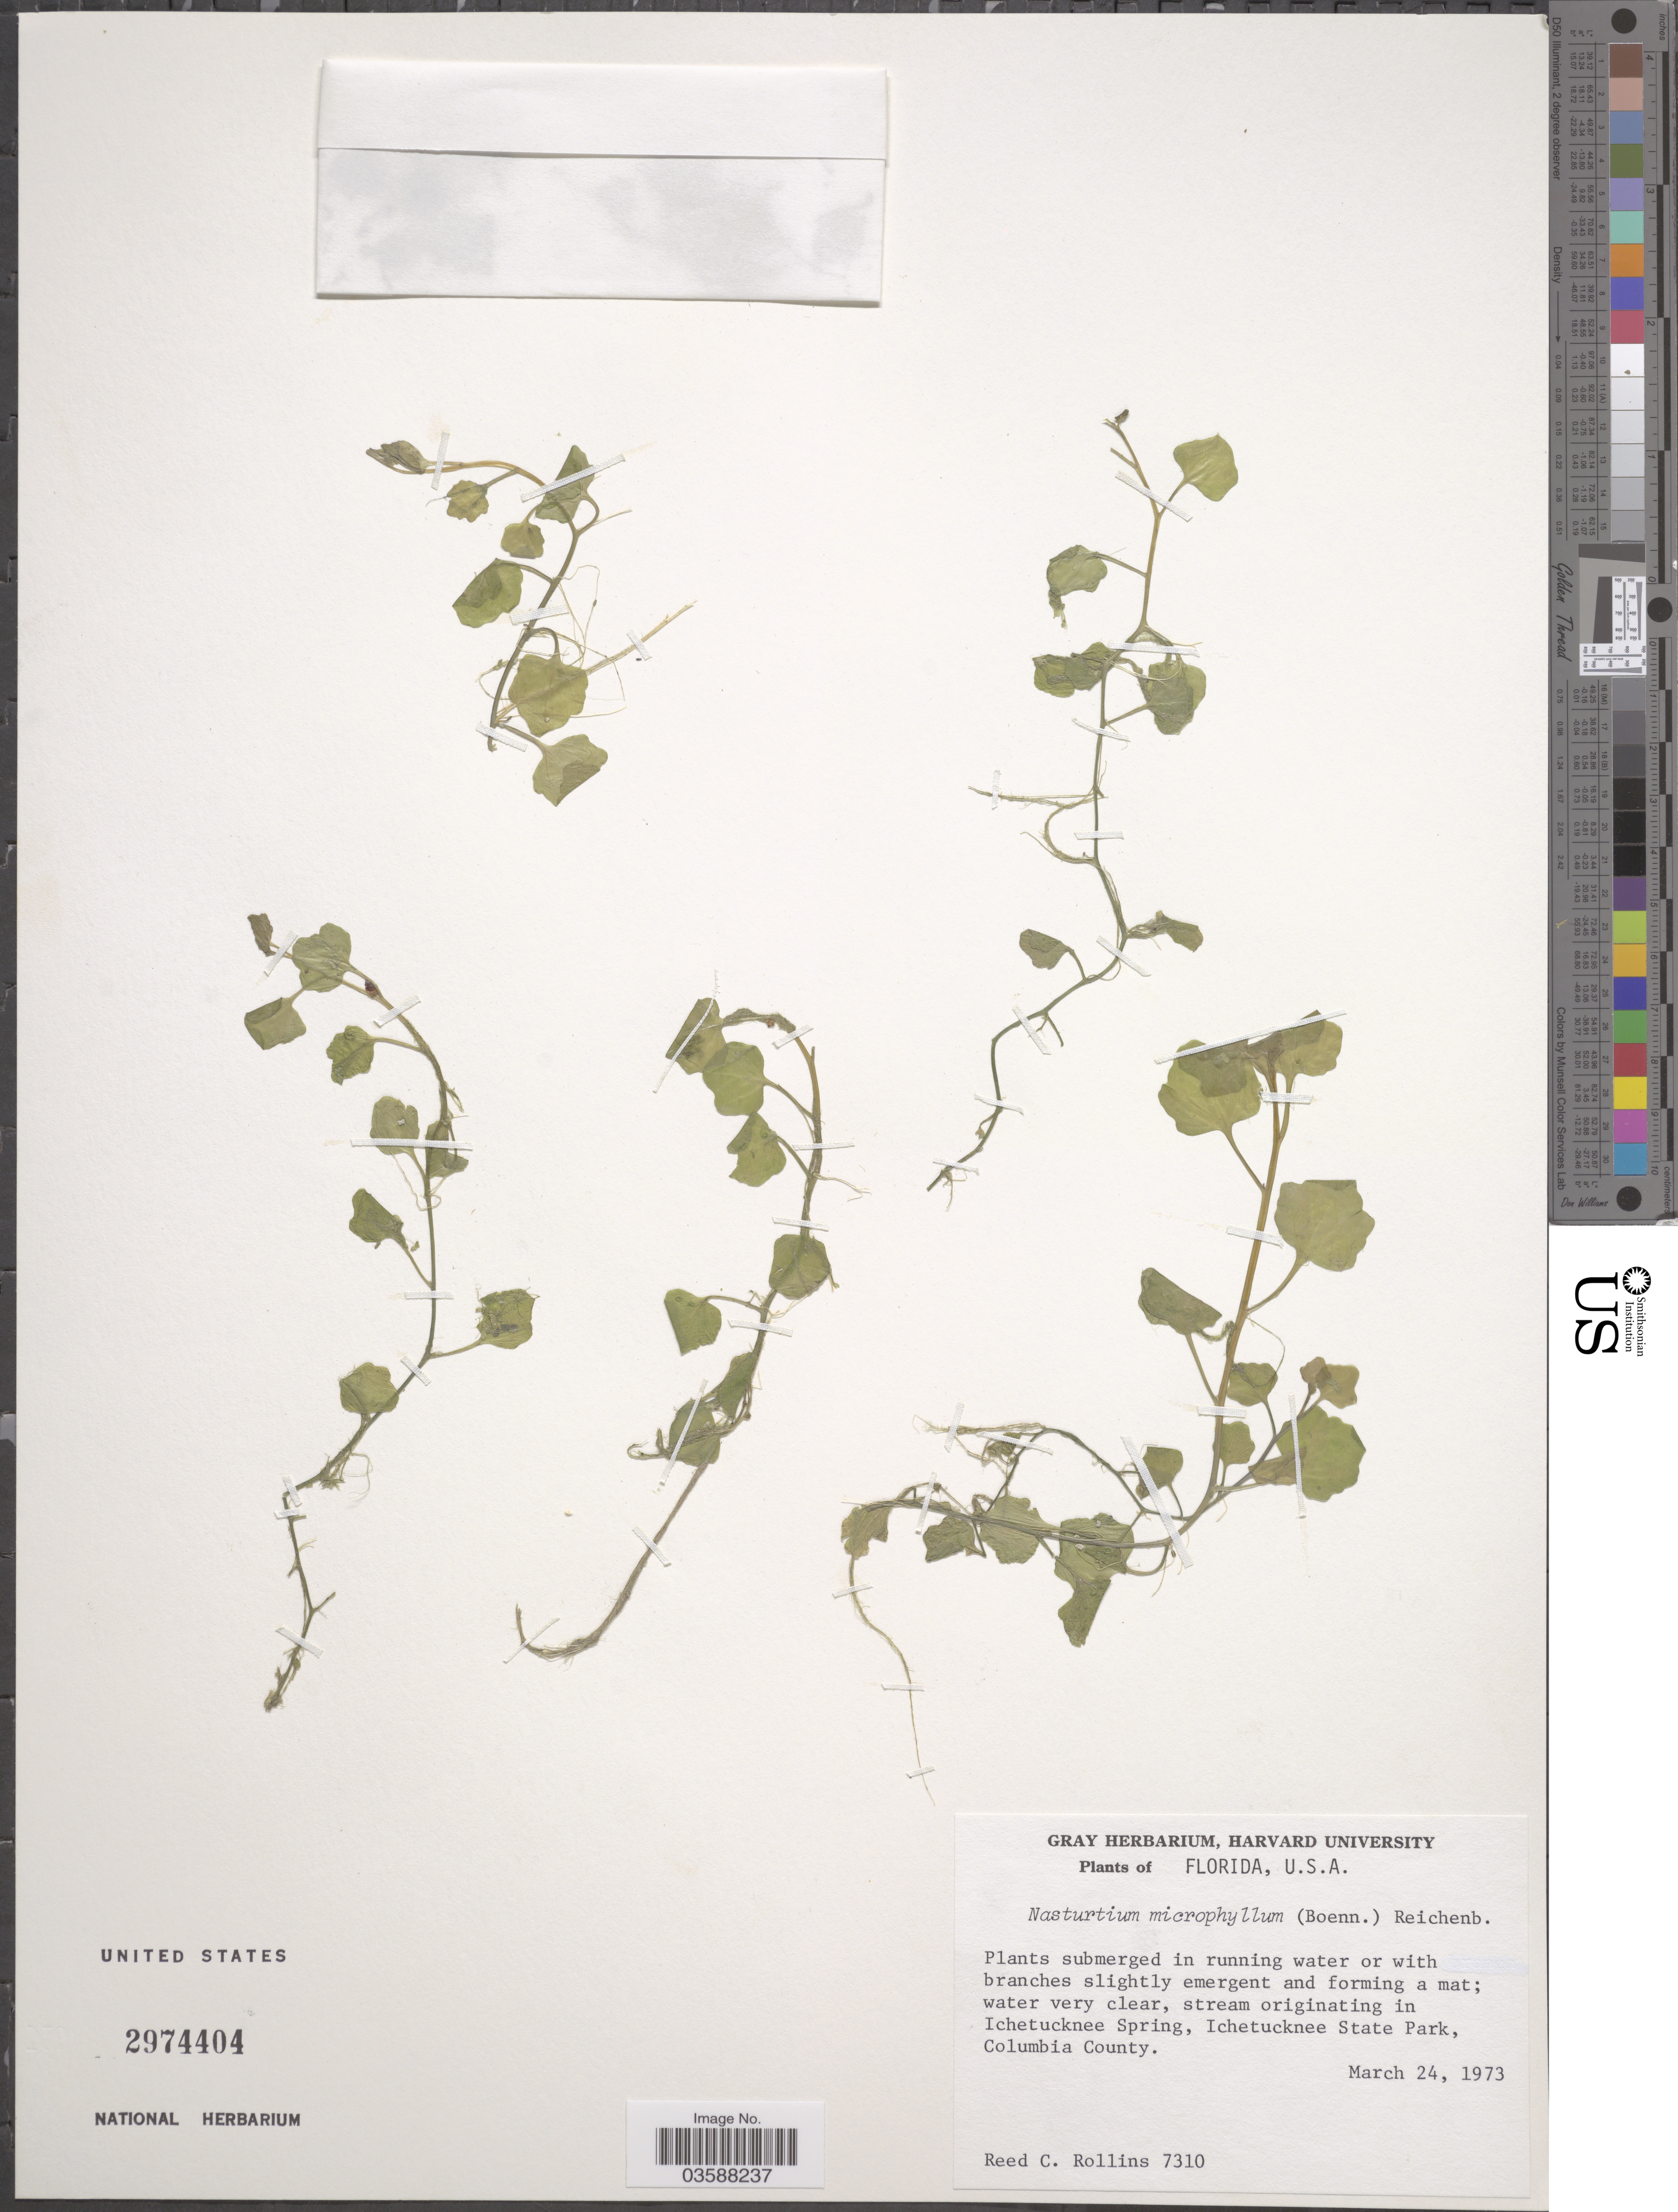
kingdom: Plantae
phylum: Tracheophyta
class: Magnoliopsida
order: Brassicales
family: Brassicaceae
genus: Nasturtium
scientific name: Nasturtium floridanum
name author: (Al-Shehbaz & Rollins) Al-Shehbaz & R.A. Price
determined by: Strong, Mark T., (BOT), Smithsonian Institution - National Museum of Natural History (UNITED STATES)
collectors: R. C. Rollins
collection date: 1973-03-24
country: United States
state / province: Florida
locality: Stream originating in Ichetucknee Spring, Ichetucknee State Park, Columbia County.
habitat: stream originating in spring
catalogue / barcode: US 2974404